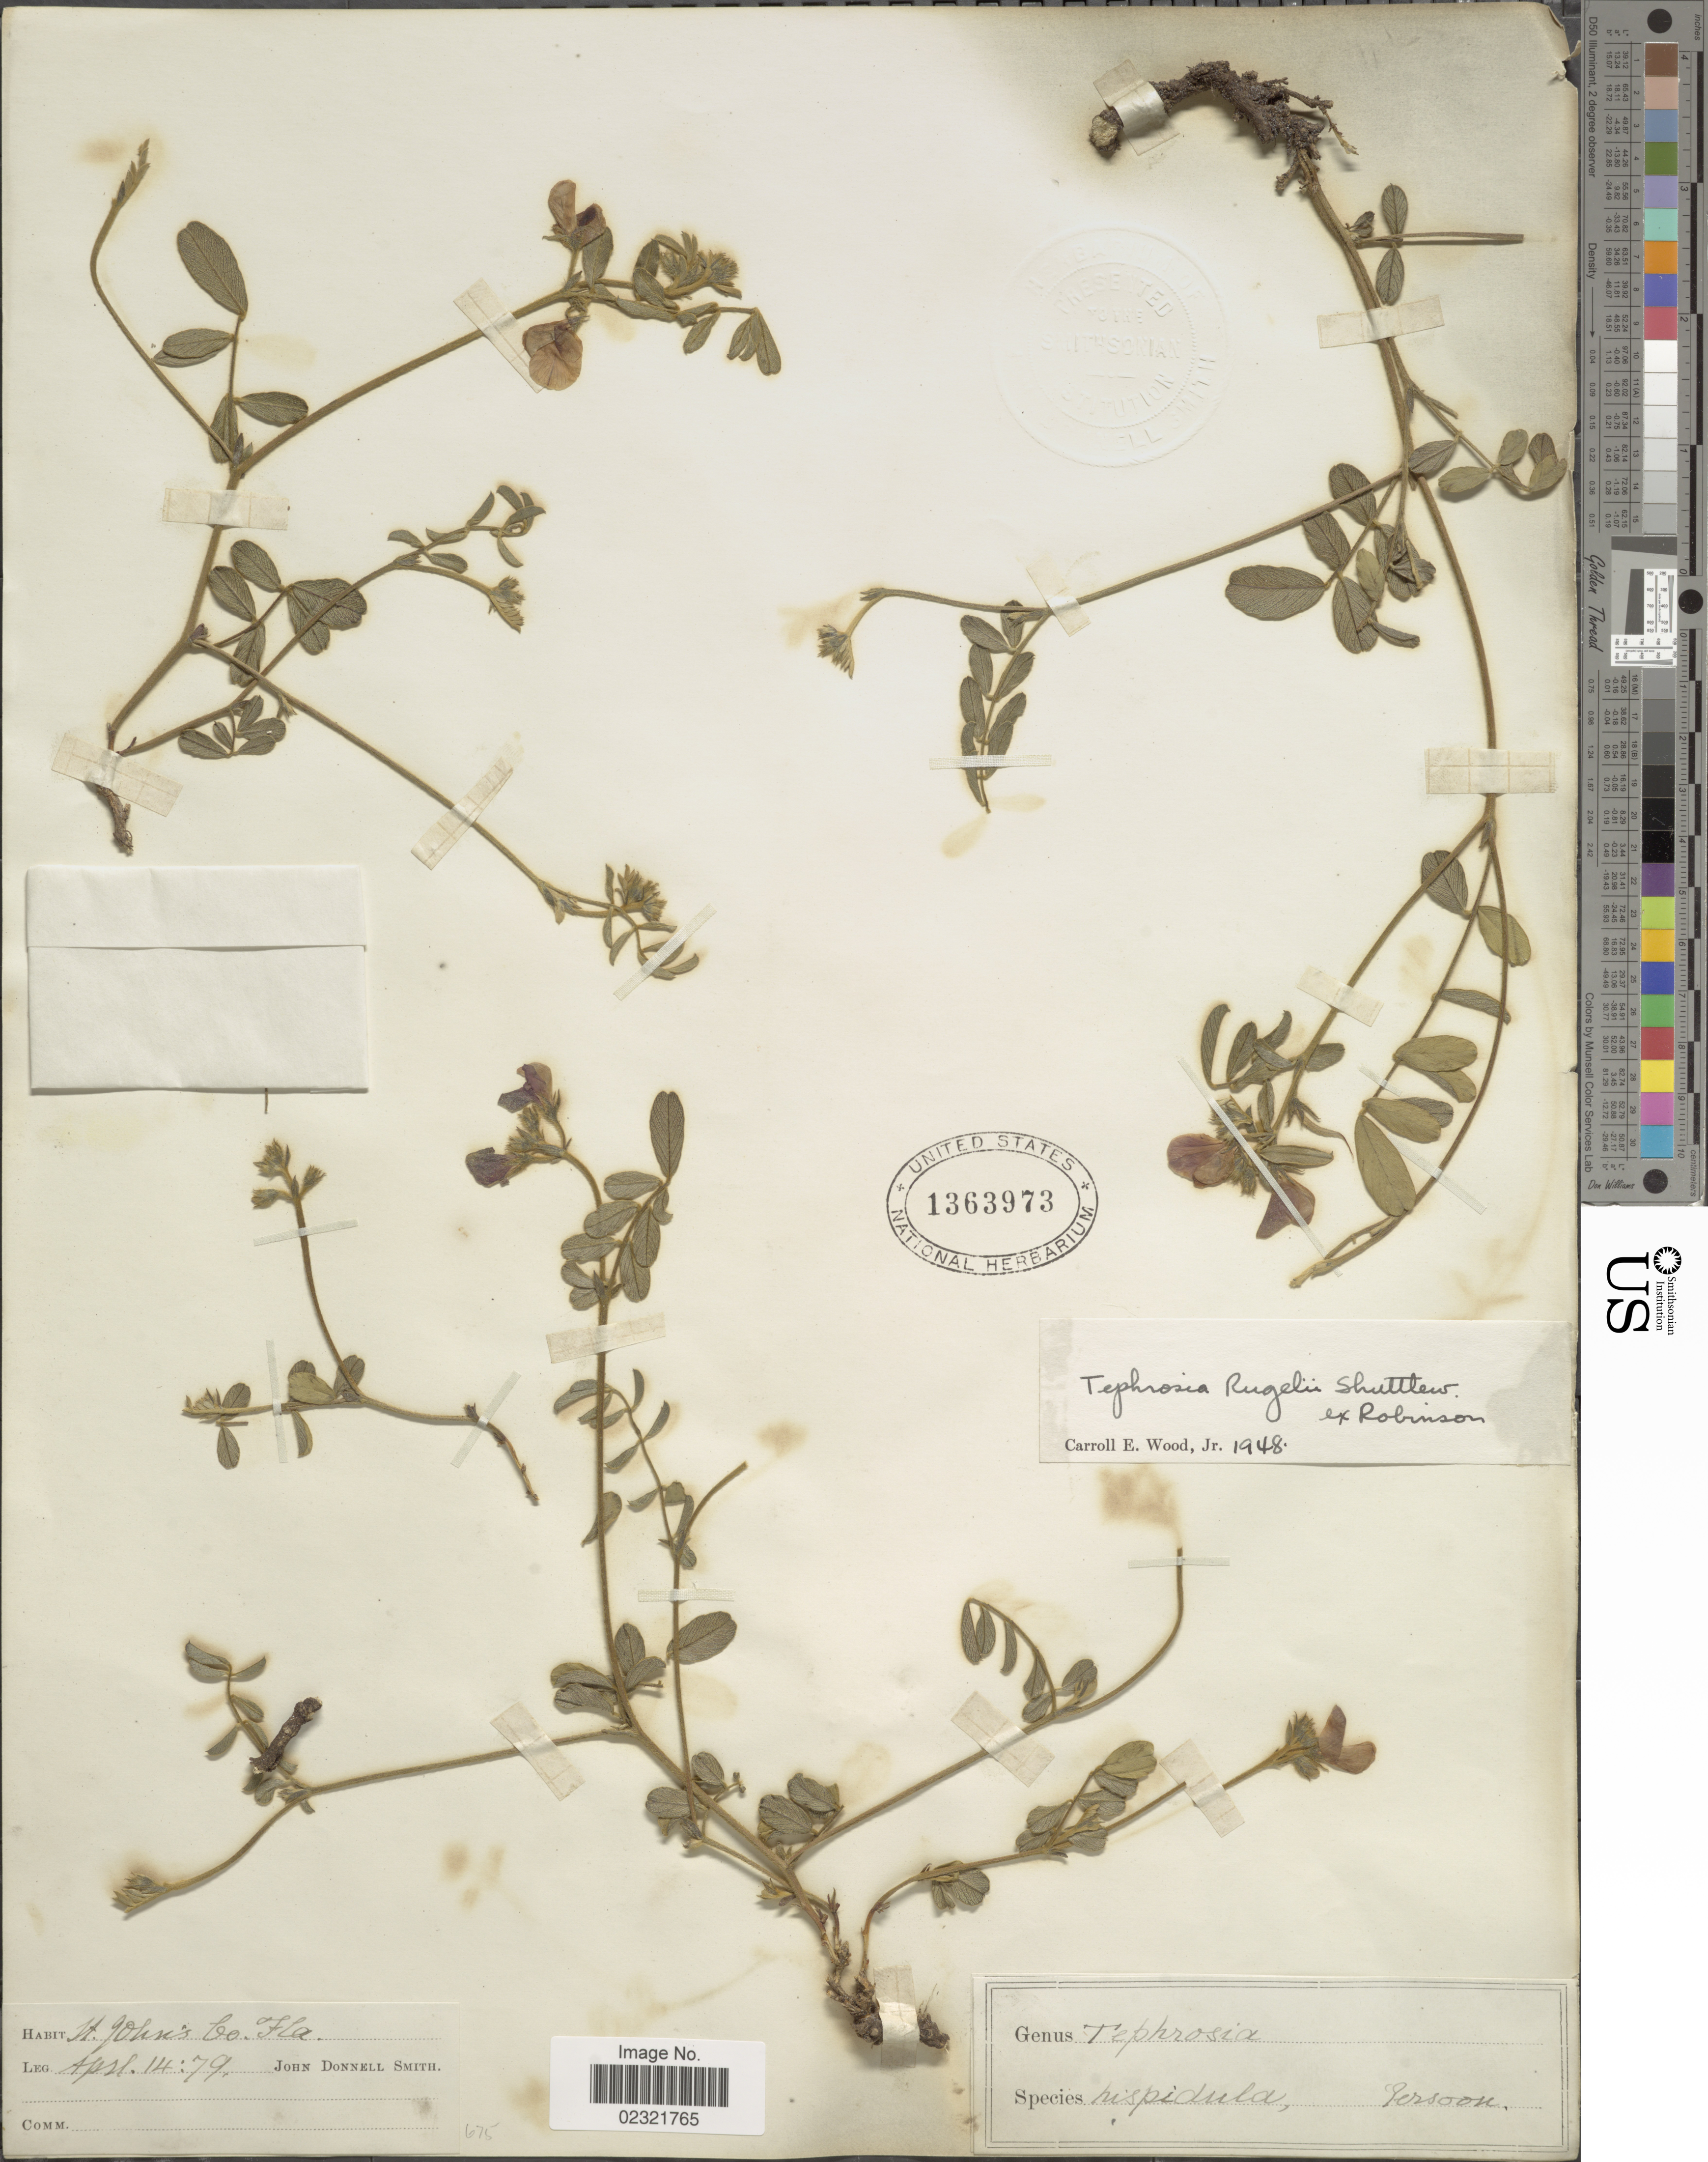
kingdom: Plantae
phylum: Tracheophyta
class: Magnoliopsida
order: Fabales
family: Fabaceae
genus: Tephrosia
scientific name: Tephrosia rugelii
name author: Shuttlew.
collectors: J. Donnell Smith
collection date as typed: Transcribed d/m/y: 14/4/79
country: United States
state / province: Florida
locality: St. John's Co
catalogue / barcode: US 1363973